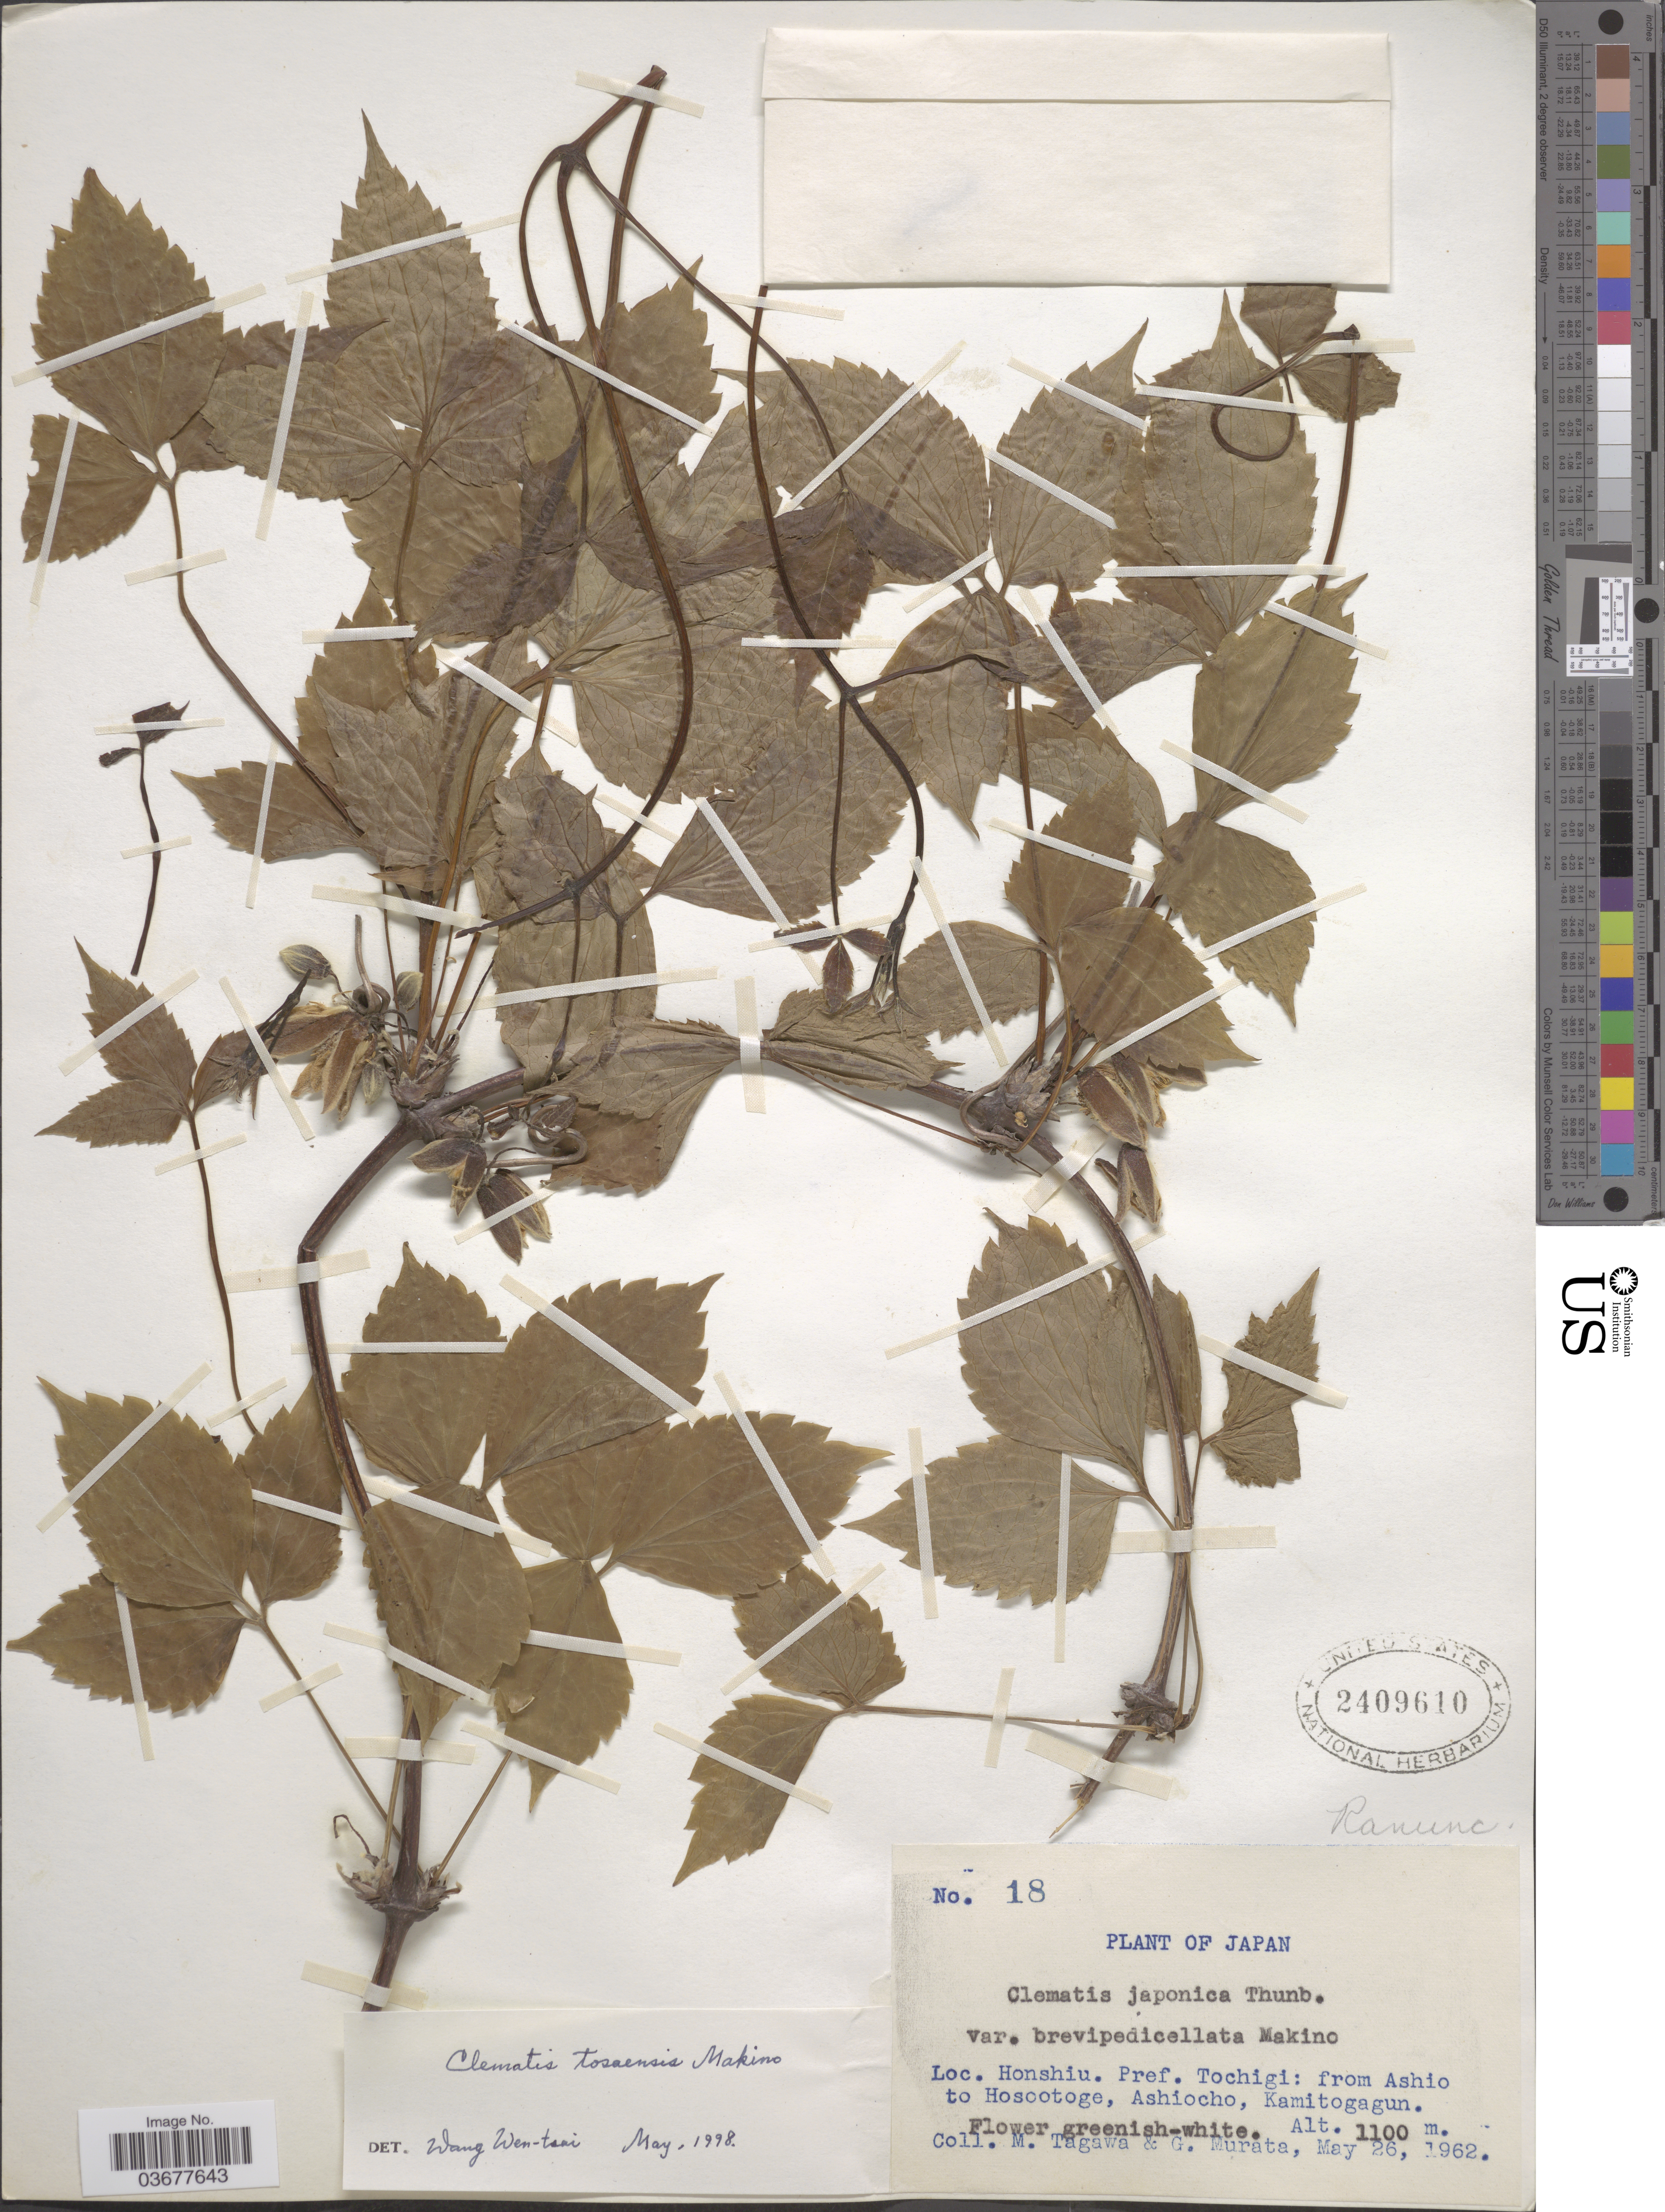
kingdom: Plantae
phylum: Tracheophyta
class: Magnoliopsida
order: Ranunculales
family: Ranunculaceae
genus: Clematis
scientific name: Clematis tosaensis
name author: Makino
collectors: M. Tagawa & G. Murata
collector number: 18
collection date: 1962-05-26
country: Japan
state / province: Totigi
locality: Honshiu. Pref. Tochigi: from Ashio to Hoscotoge, Ashiocho, Kamitogagun.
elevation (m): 1100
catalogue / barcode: US 2409610